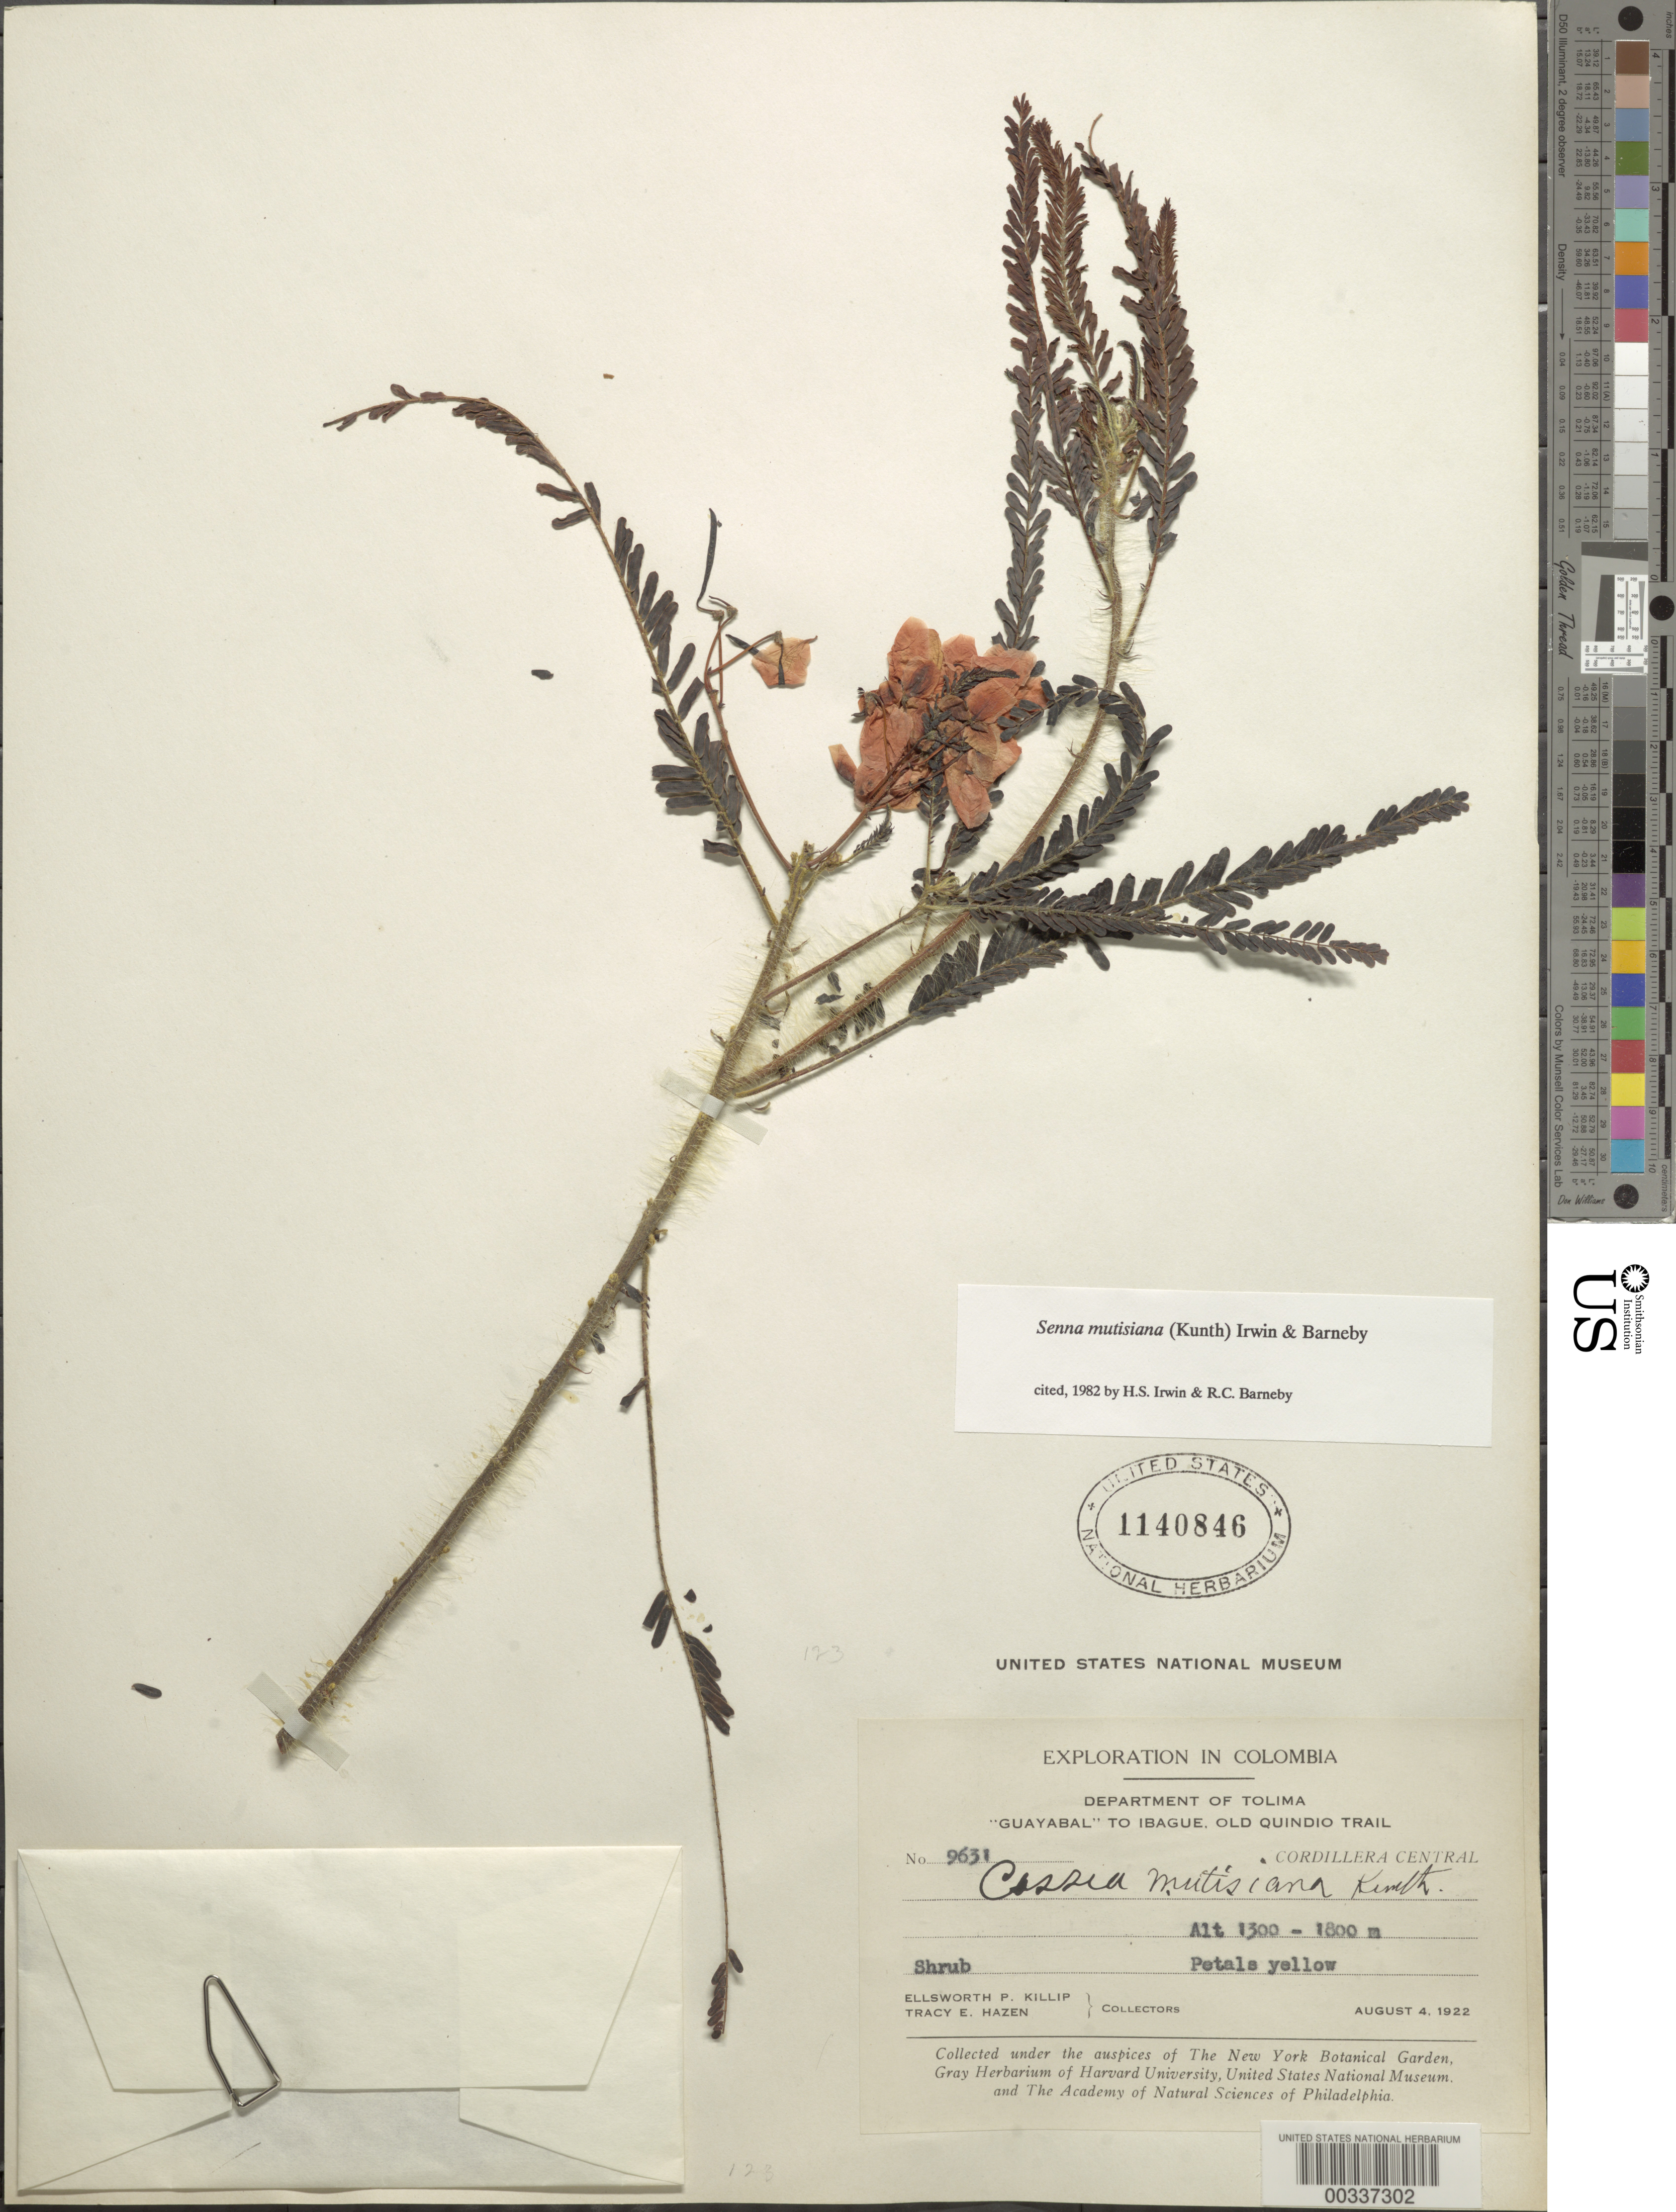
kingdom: Plantae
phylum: Tracheophyta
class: Magnoliopsida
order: Fabales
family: Fabaceae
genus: Senna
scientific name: Senna mutisiana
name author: (Kunth) H.S. Irwin & Barneby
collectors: E. P. Killip & T. E. Hazen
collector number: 9631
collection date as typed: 04 Aug 1922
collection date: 1922-08-04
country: Colombia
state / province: Tolima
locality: "Guayabal" to Ibague, old Quindo Trail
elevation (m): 1300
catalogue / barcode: US 1140846